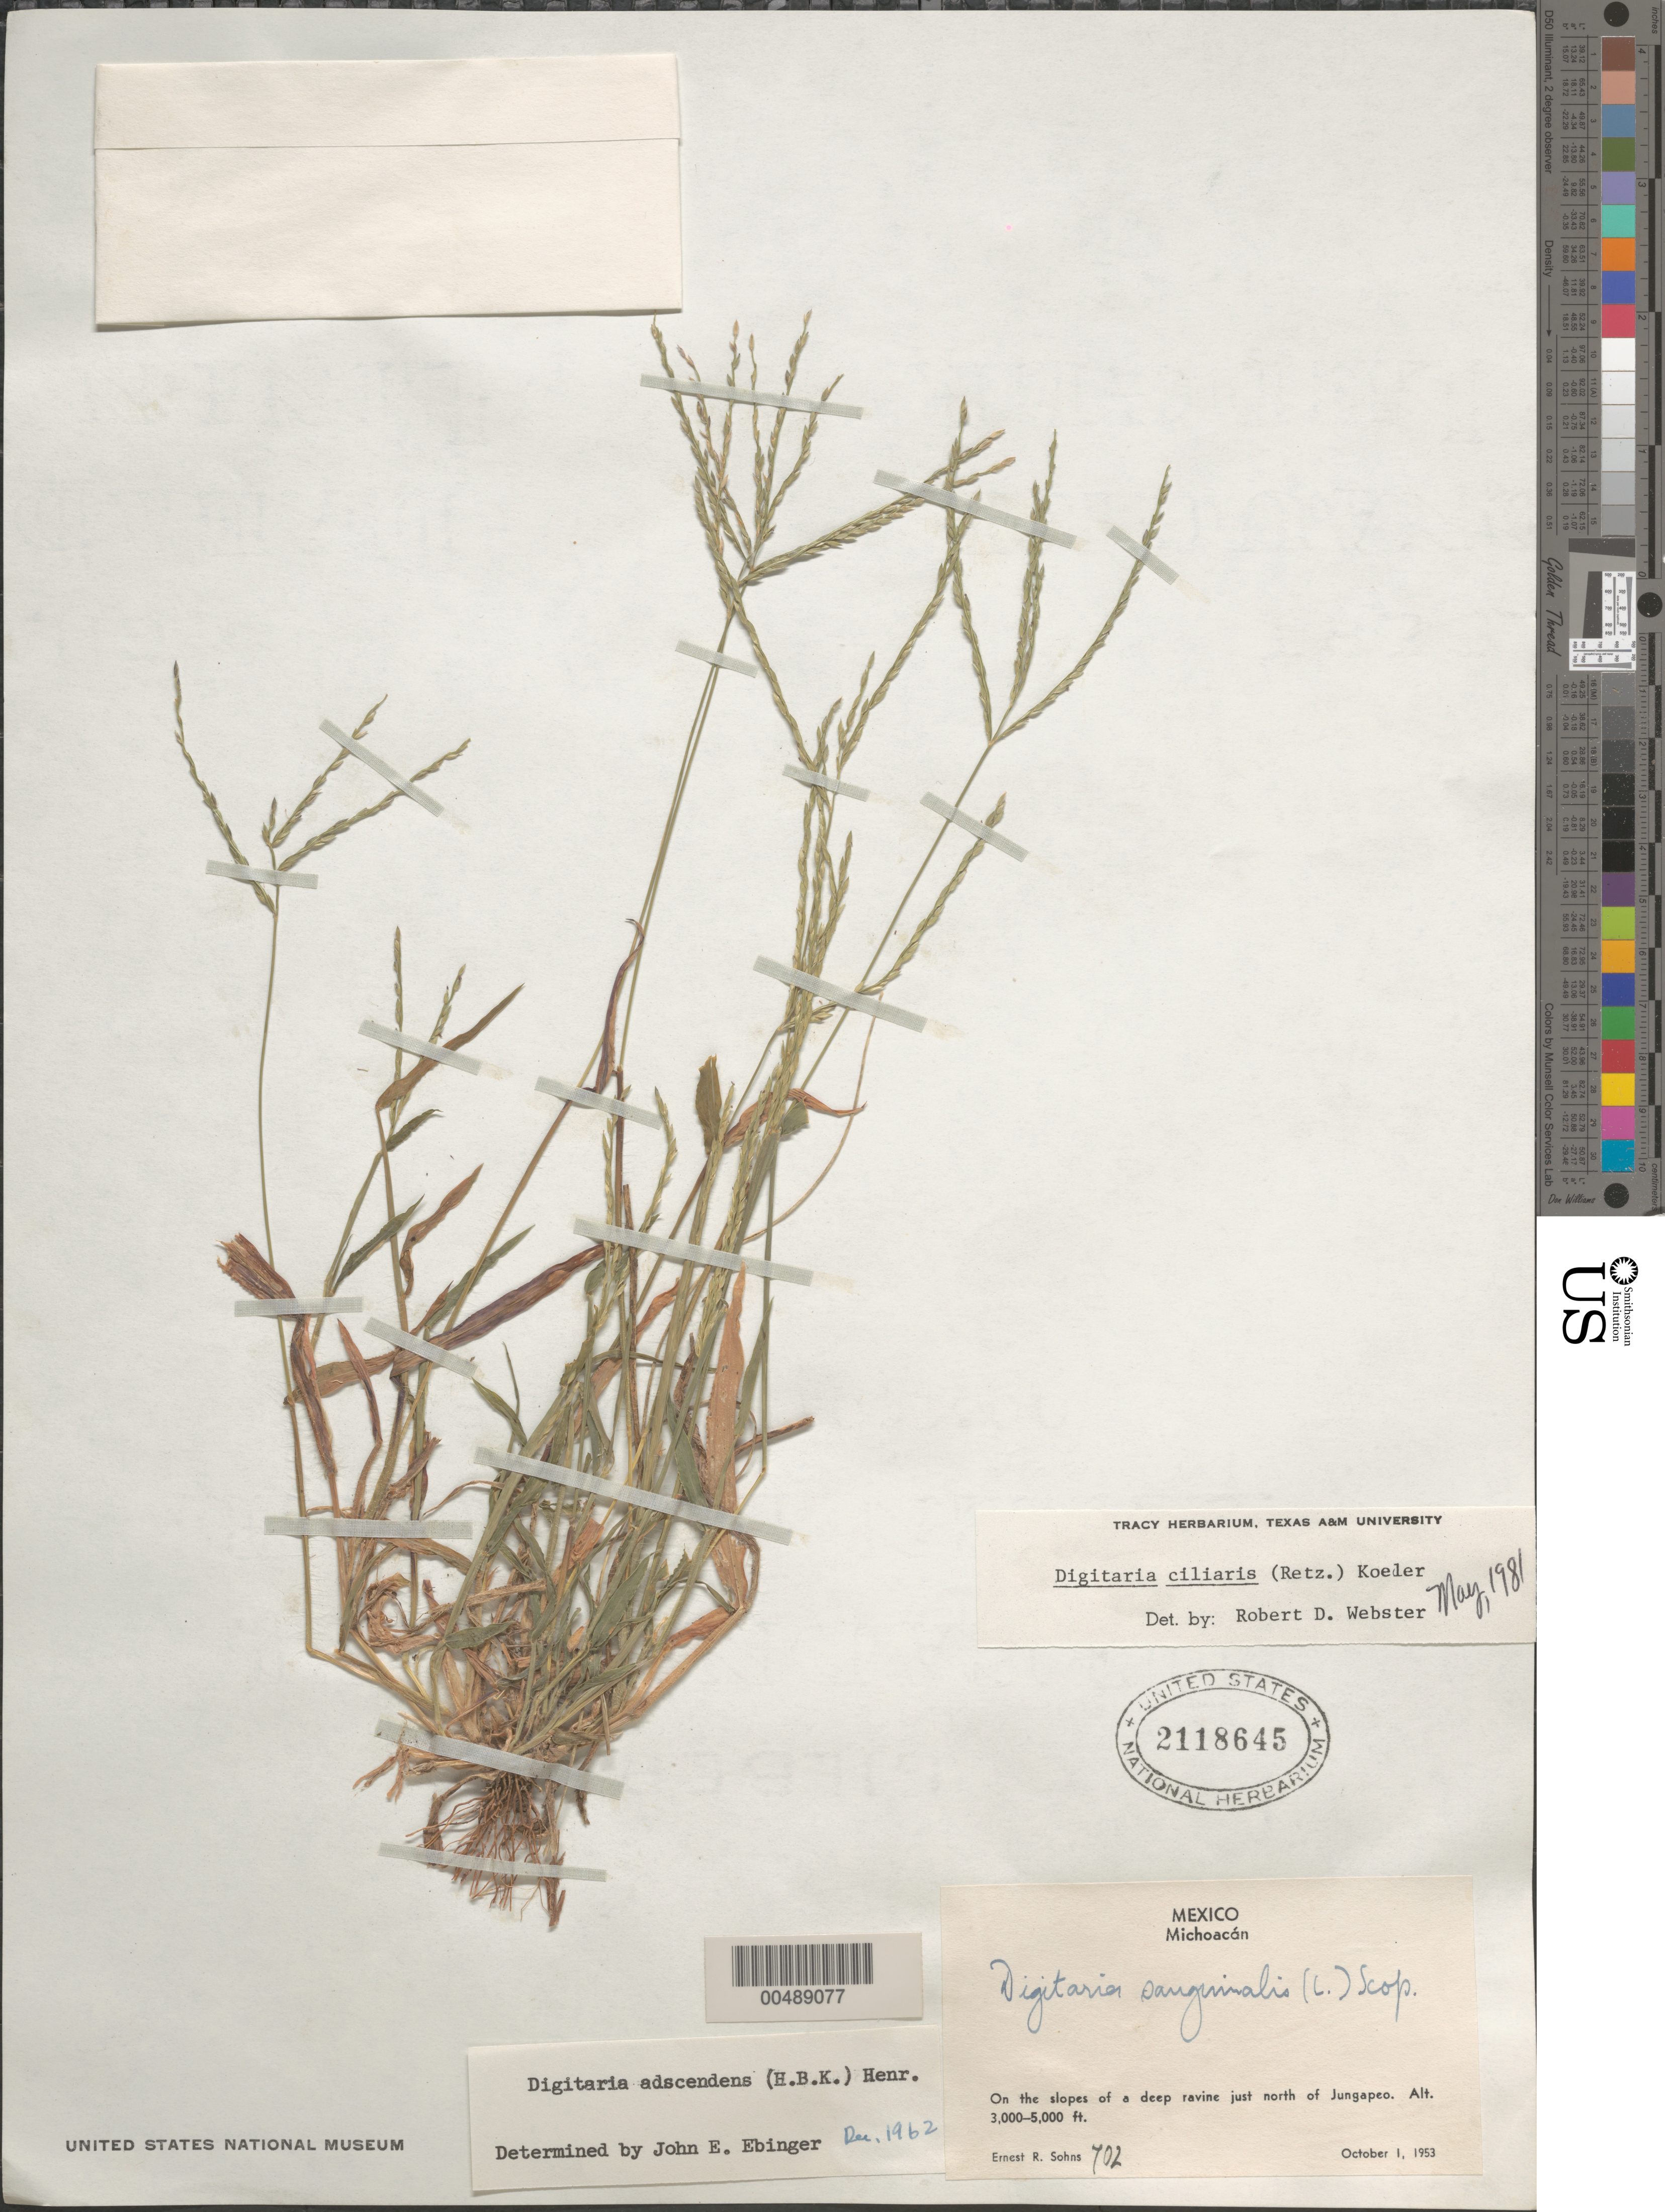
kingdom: Plantae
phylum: Tracheophyta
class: Liliopsida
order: Poales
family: Poaceae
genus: Digitaria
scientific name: Digitaria ciliaris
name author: (Retz.) Koeler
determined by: Webster, Robert D.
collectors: E. R. Sohns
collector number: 702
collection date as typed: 1 Oct 1953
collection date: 1953-10-01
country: Mexico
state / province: Michoacán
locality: Just N of Jungapeo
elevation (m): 914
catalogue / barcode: US 2118645